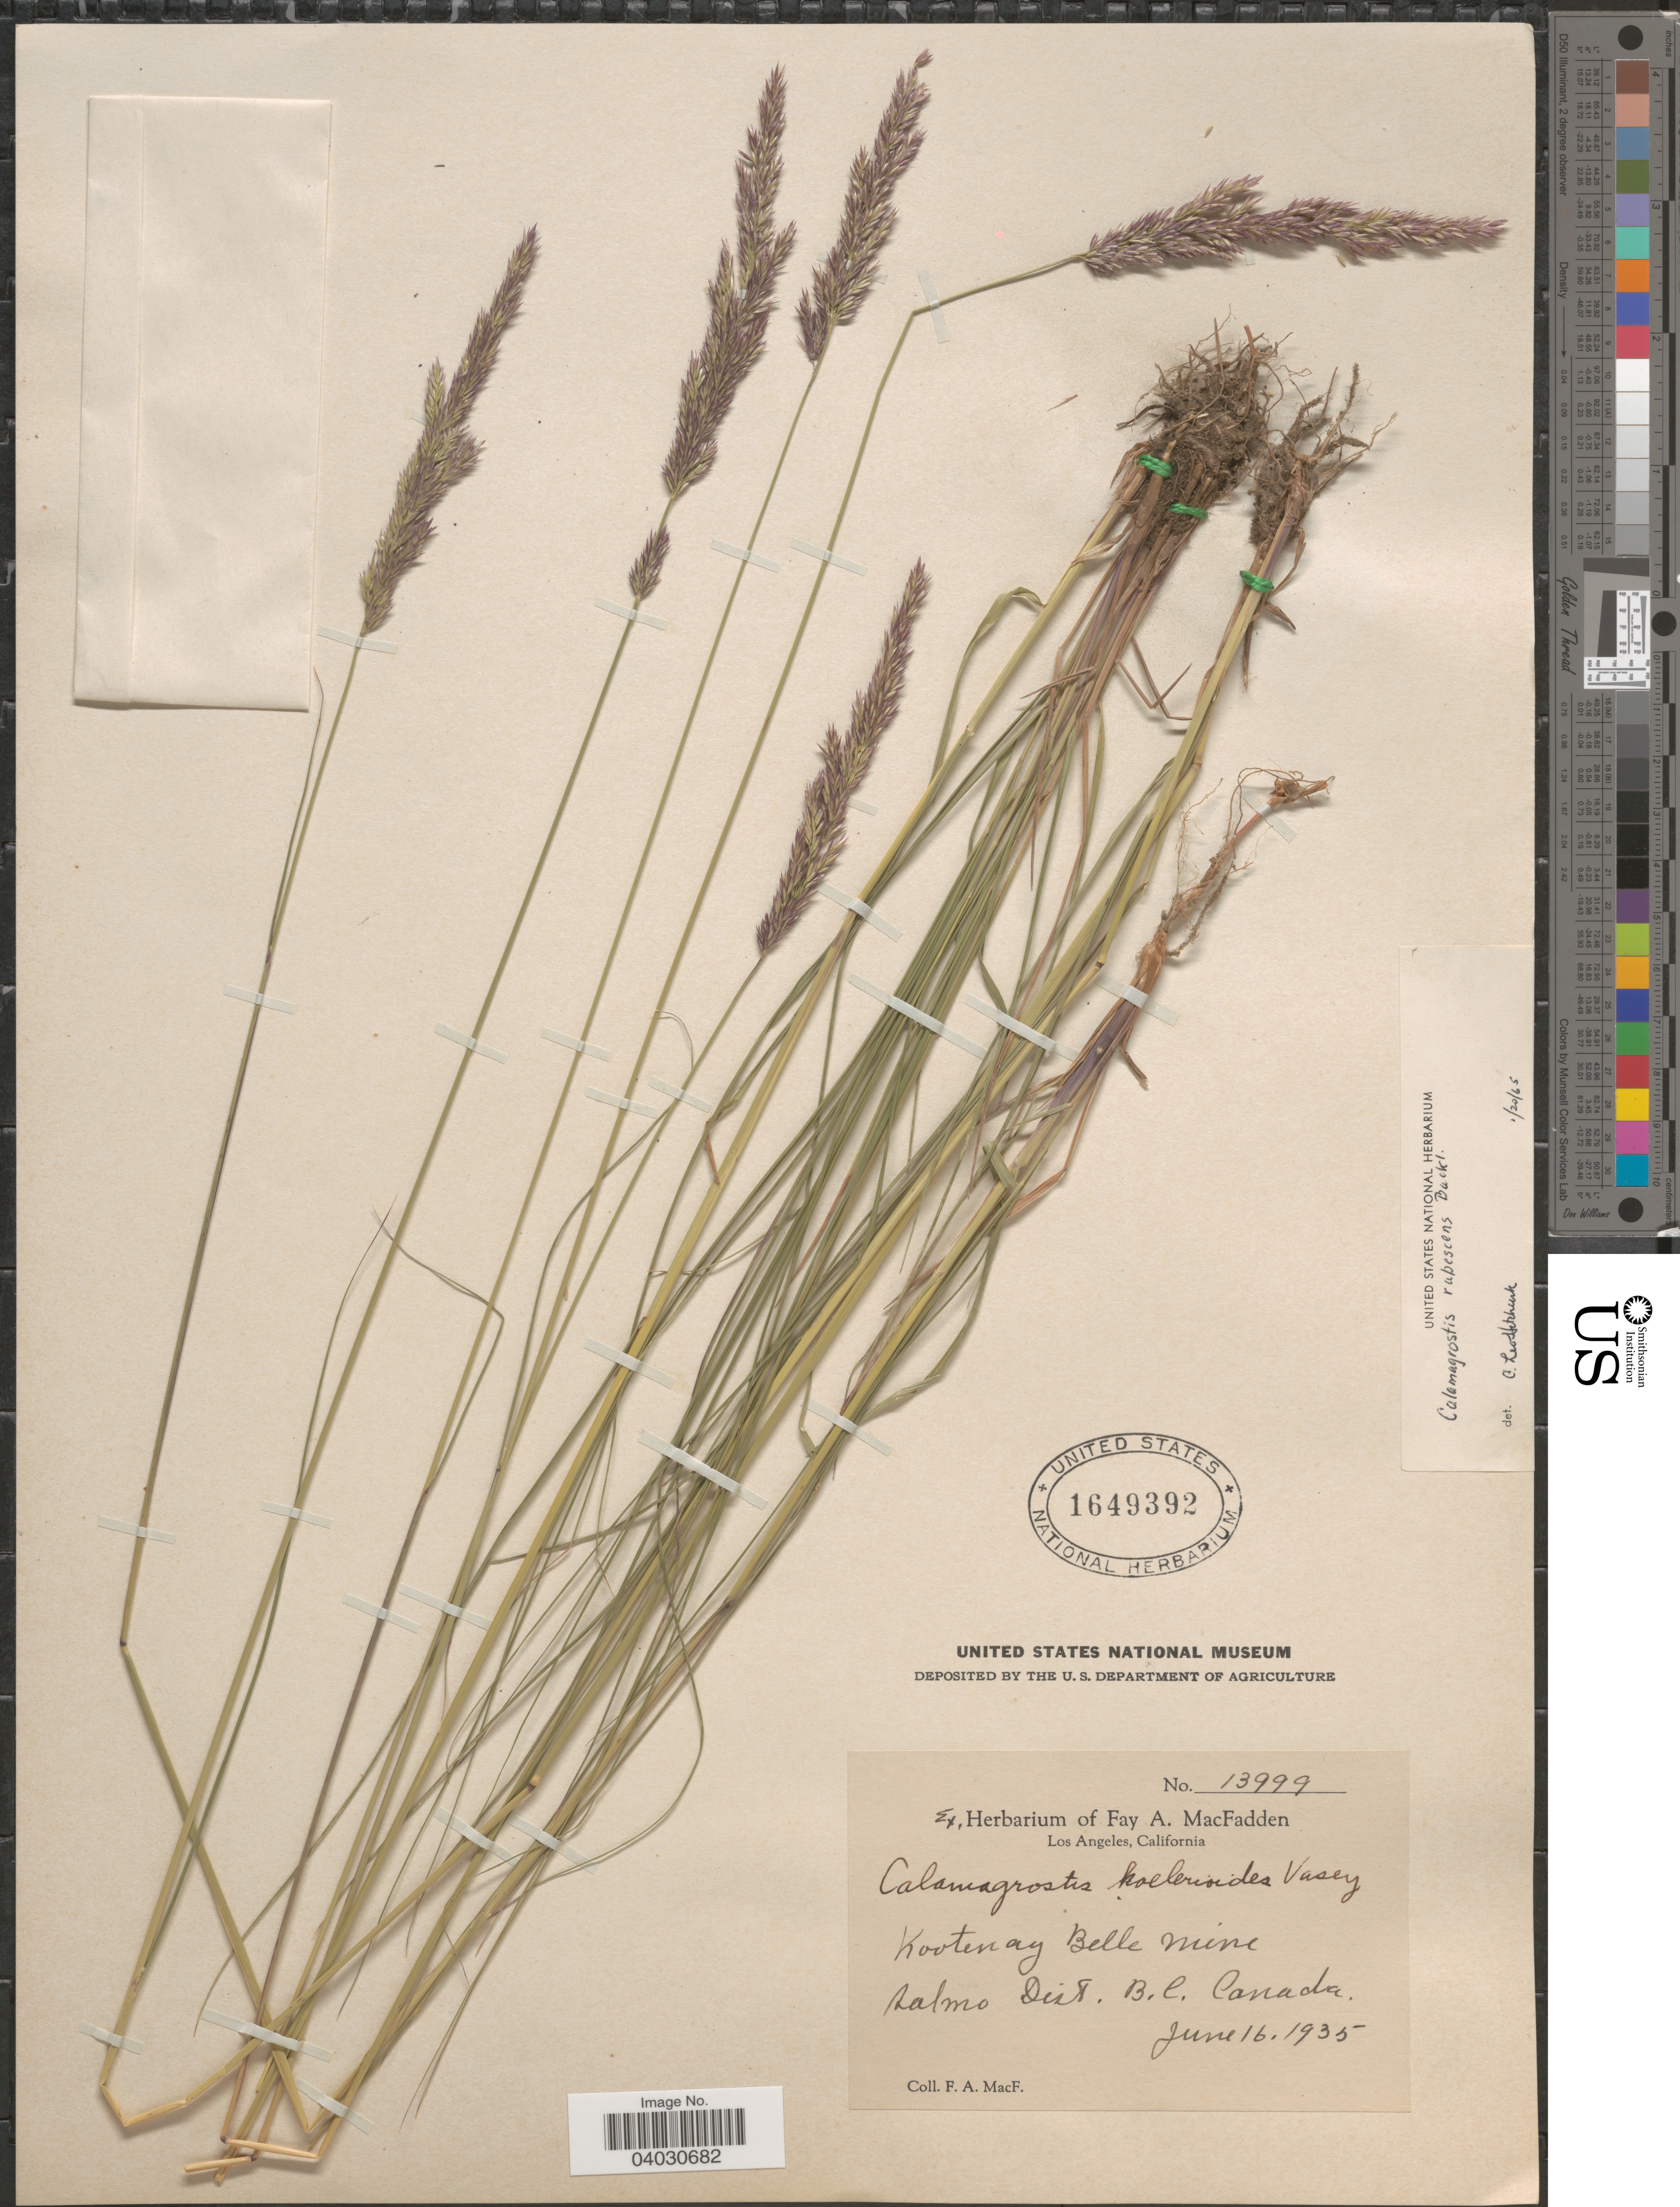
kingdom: Plantae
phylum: Tracheophyta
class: Liliopsida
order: Poales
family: Poaceae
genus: Calamagrostis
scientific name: Calamagrostis rubescens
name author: Buckley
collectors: F. MacFadden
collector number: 13999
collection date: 1935-06-16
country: Canada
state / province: British Columbia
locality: Kootenay Belle Mine. Salmo Dist.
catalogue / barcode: US 1649392